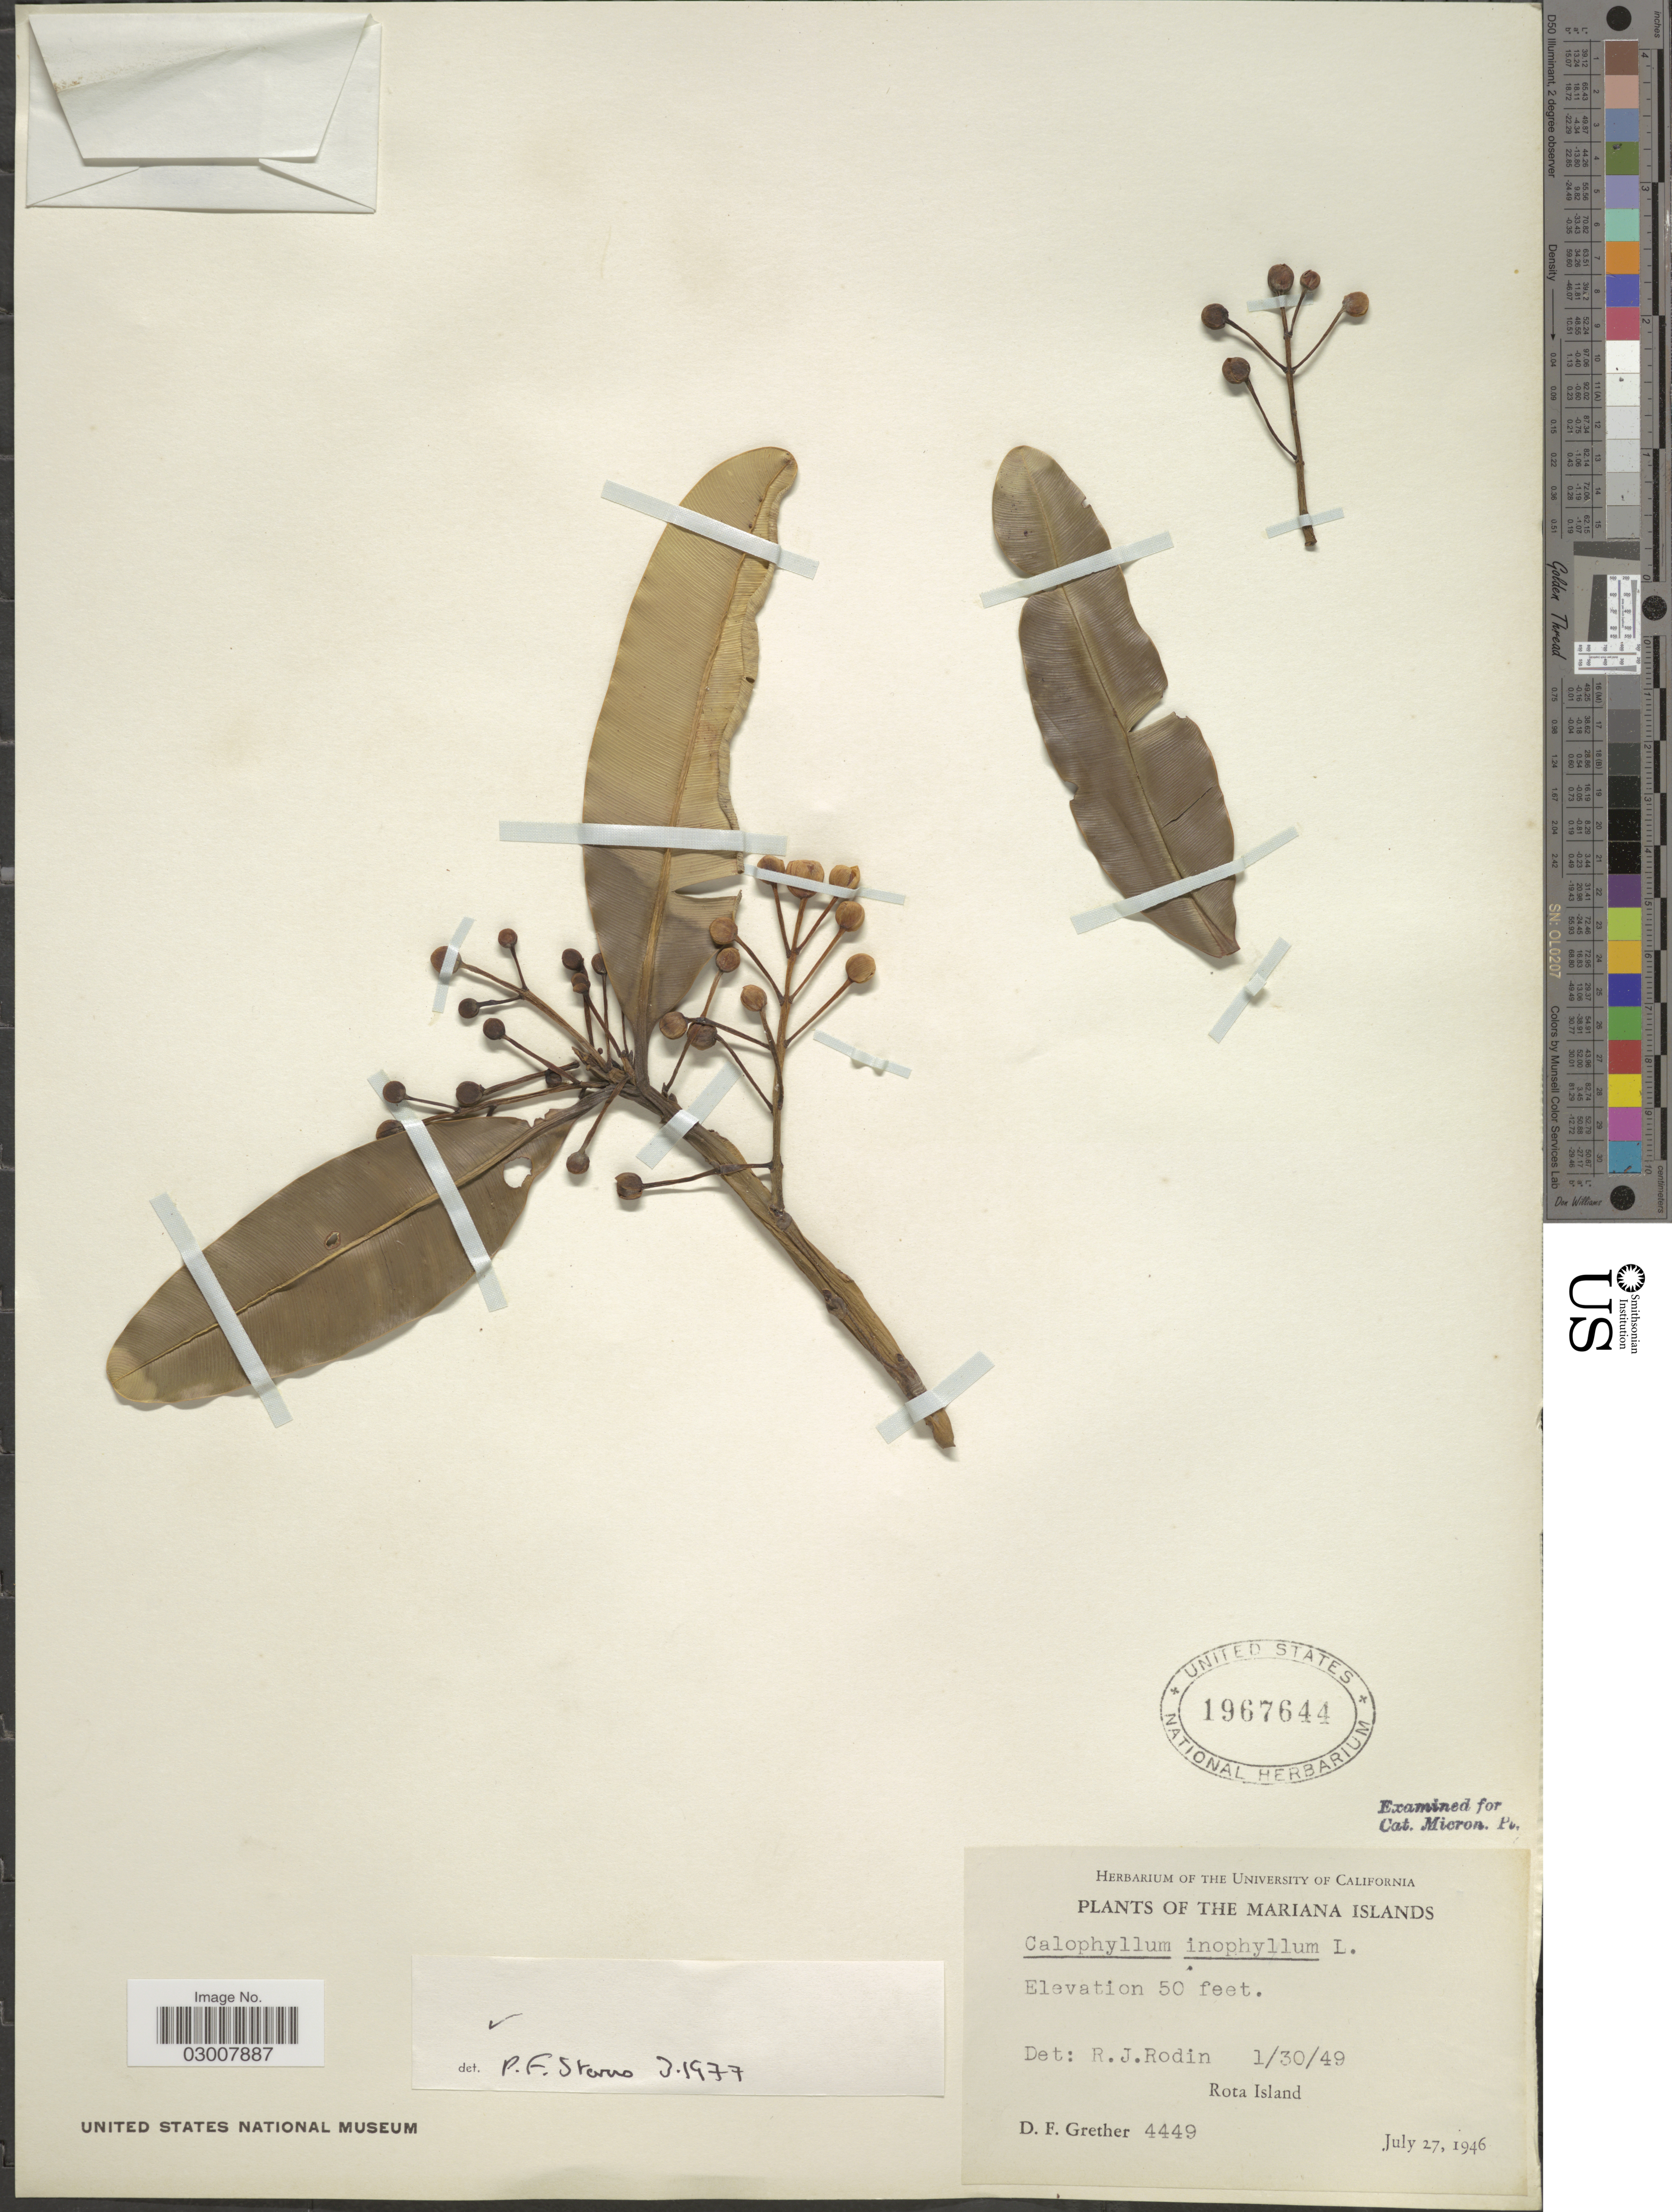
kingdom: Plantae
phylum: Tracheophyta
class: Magnoliopsida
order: Malpighiales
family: Calophyllaceae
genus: Calophyllum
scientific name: Calophyllum inophyllum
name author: L.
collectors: D. F. Grether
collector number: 4449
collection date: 1946-07-27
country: Northern Mariana Islands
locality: The Mariana Islands. Rota Island.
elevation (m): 15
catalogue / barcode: US 1967644